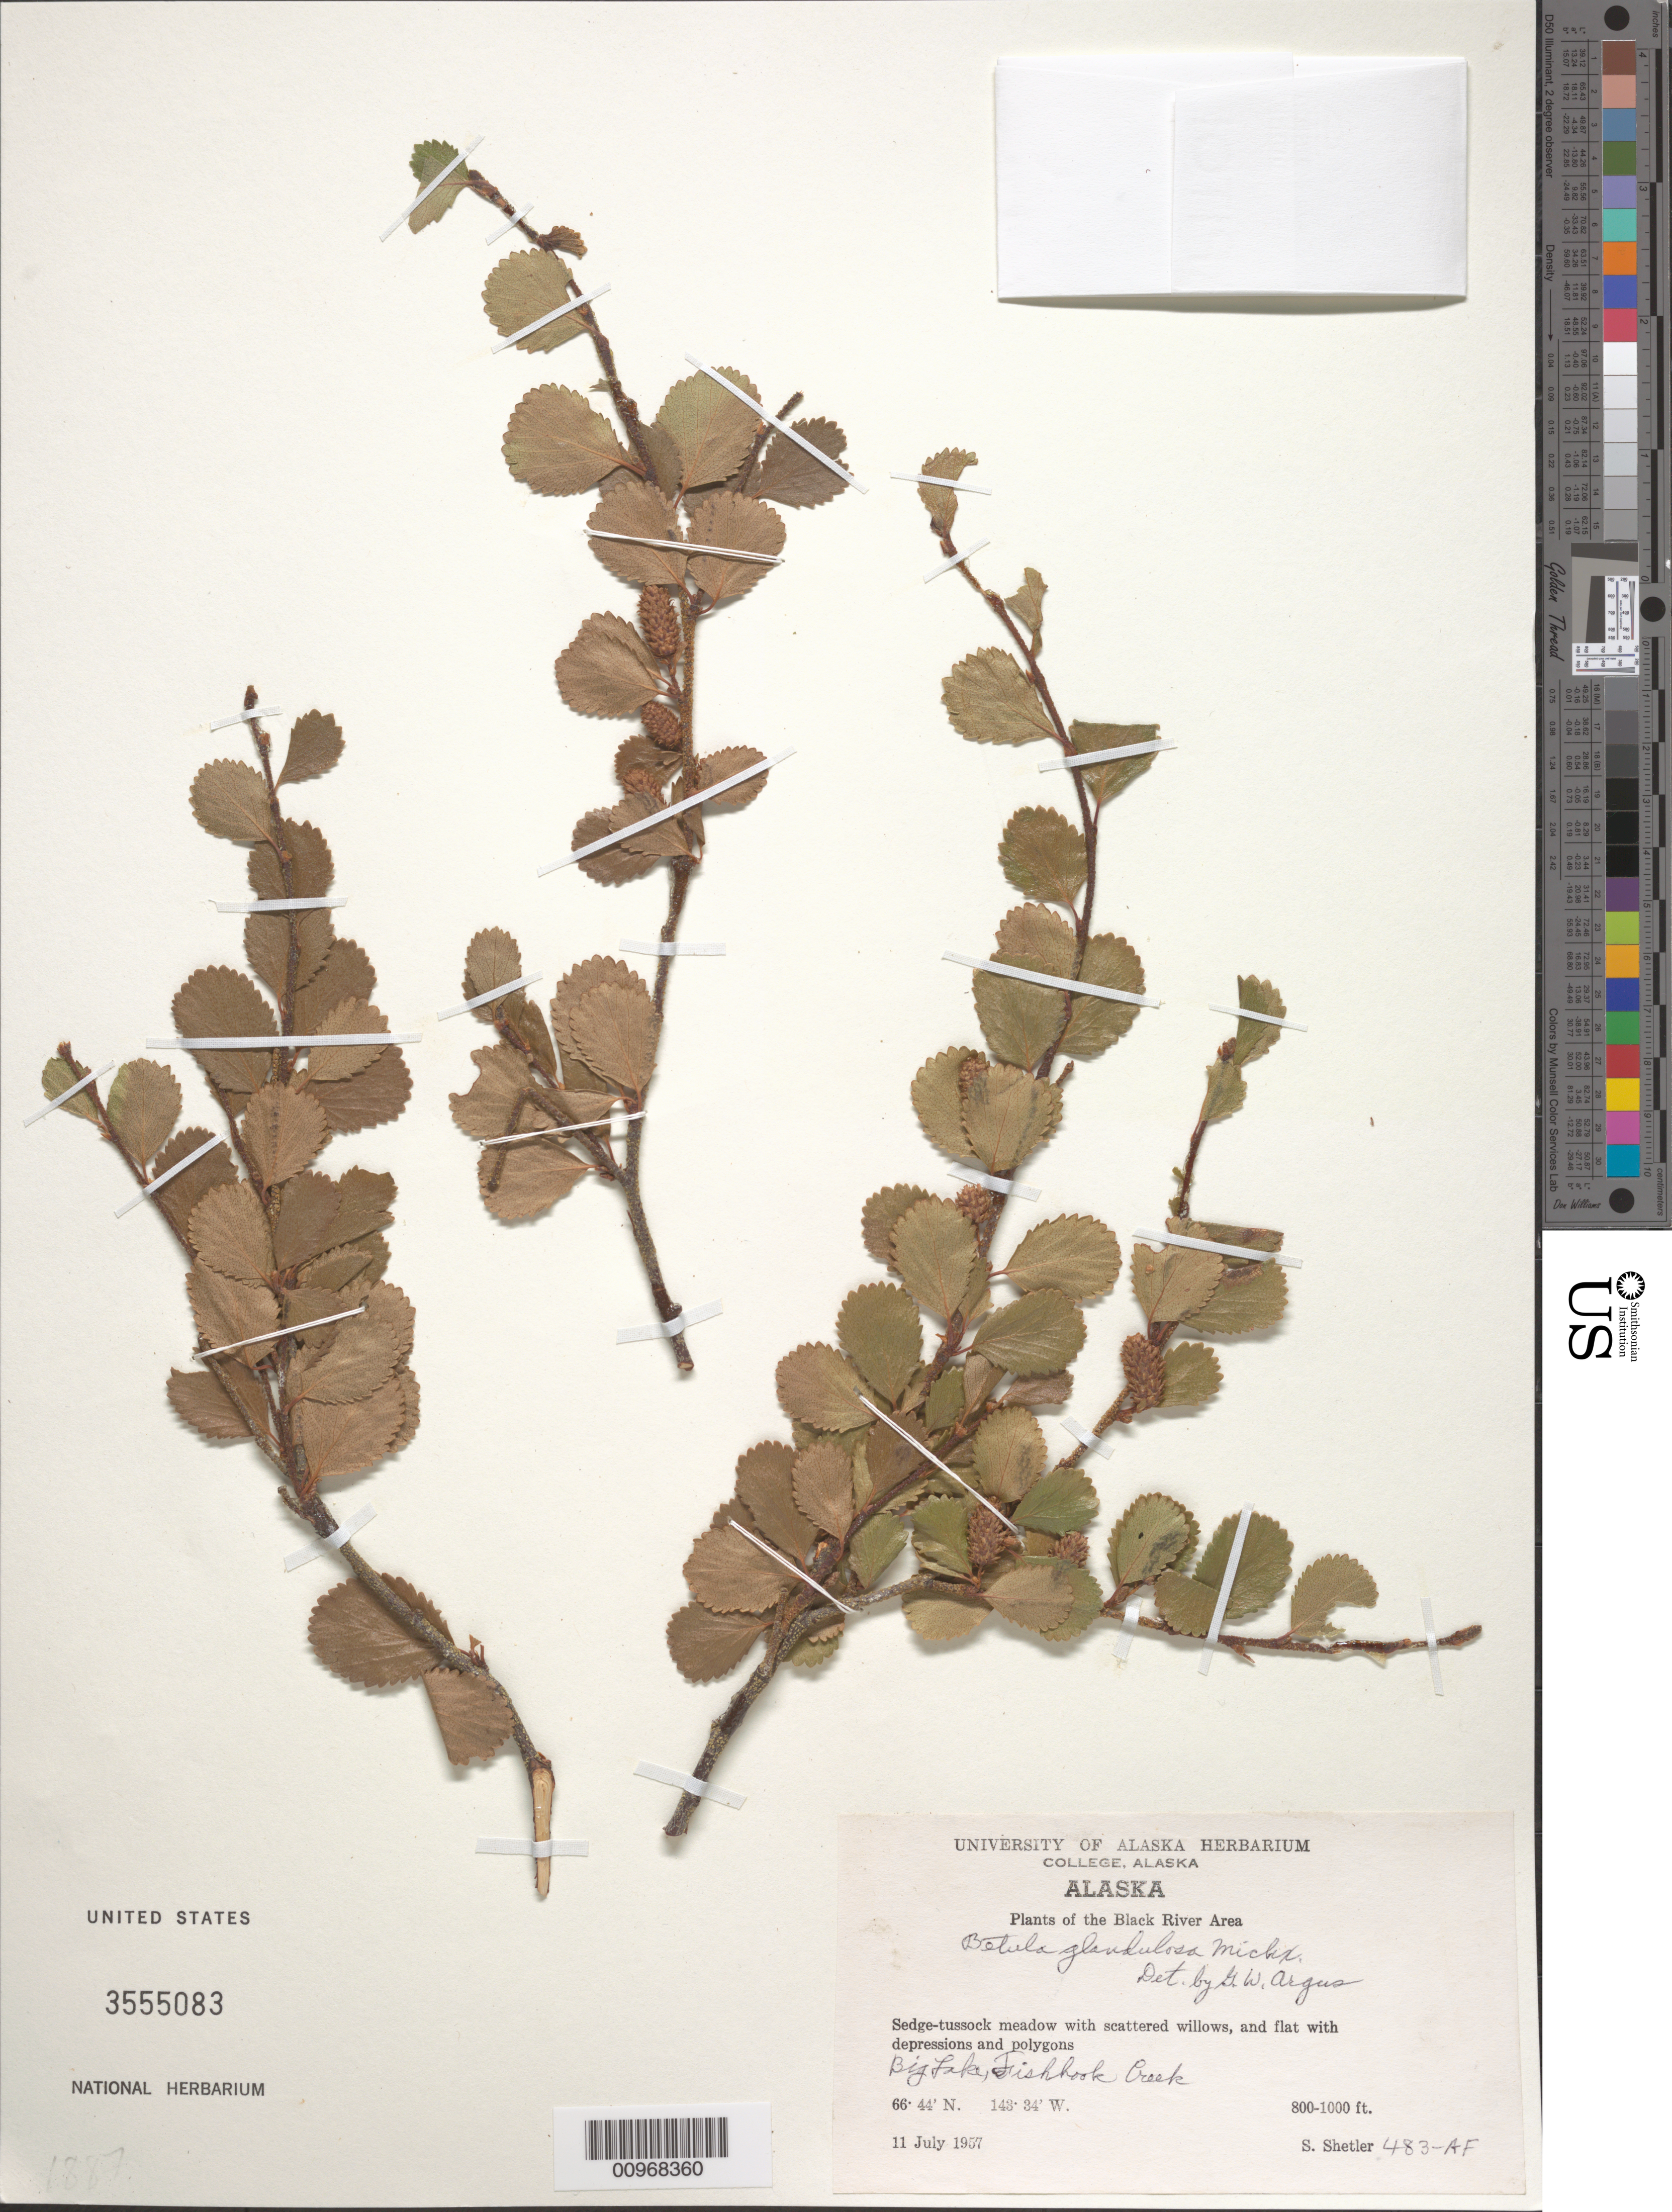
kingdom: Plantae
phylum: Tracheophyta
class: Magnoliopsida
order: Fagales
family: Betulaceae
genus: Betula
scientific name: Betula glandulosa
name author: Michx.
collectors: S. Shetler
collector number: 483-AF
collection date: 1957-07-11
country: United States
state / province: Alaska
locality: The Black River Area. Big Lake, Fishhook Creek.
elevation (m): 244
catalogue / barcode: US 3555083